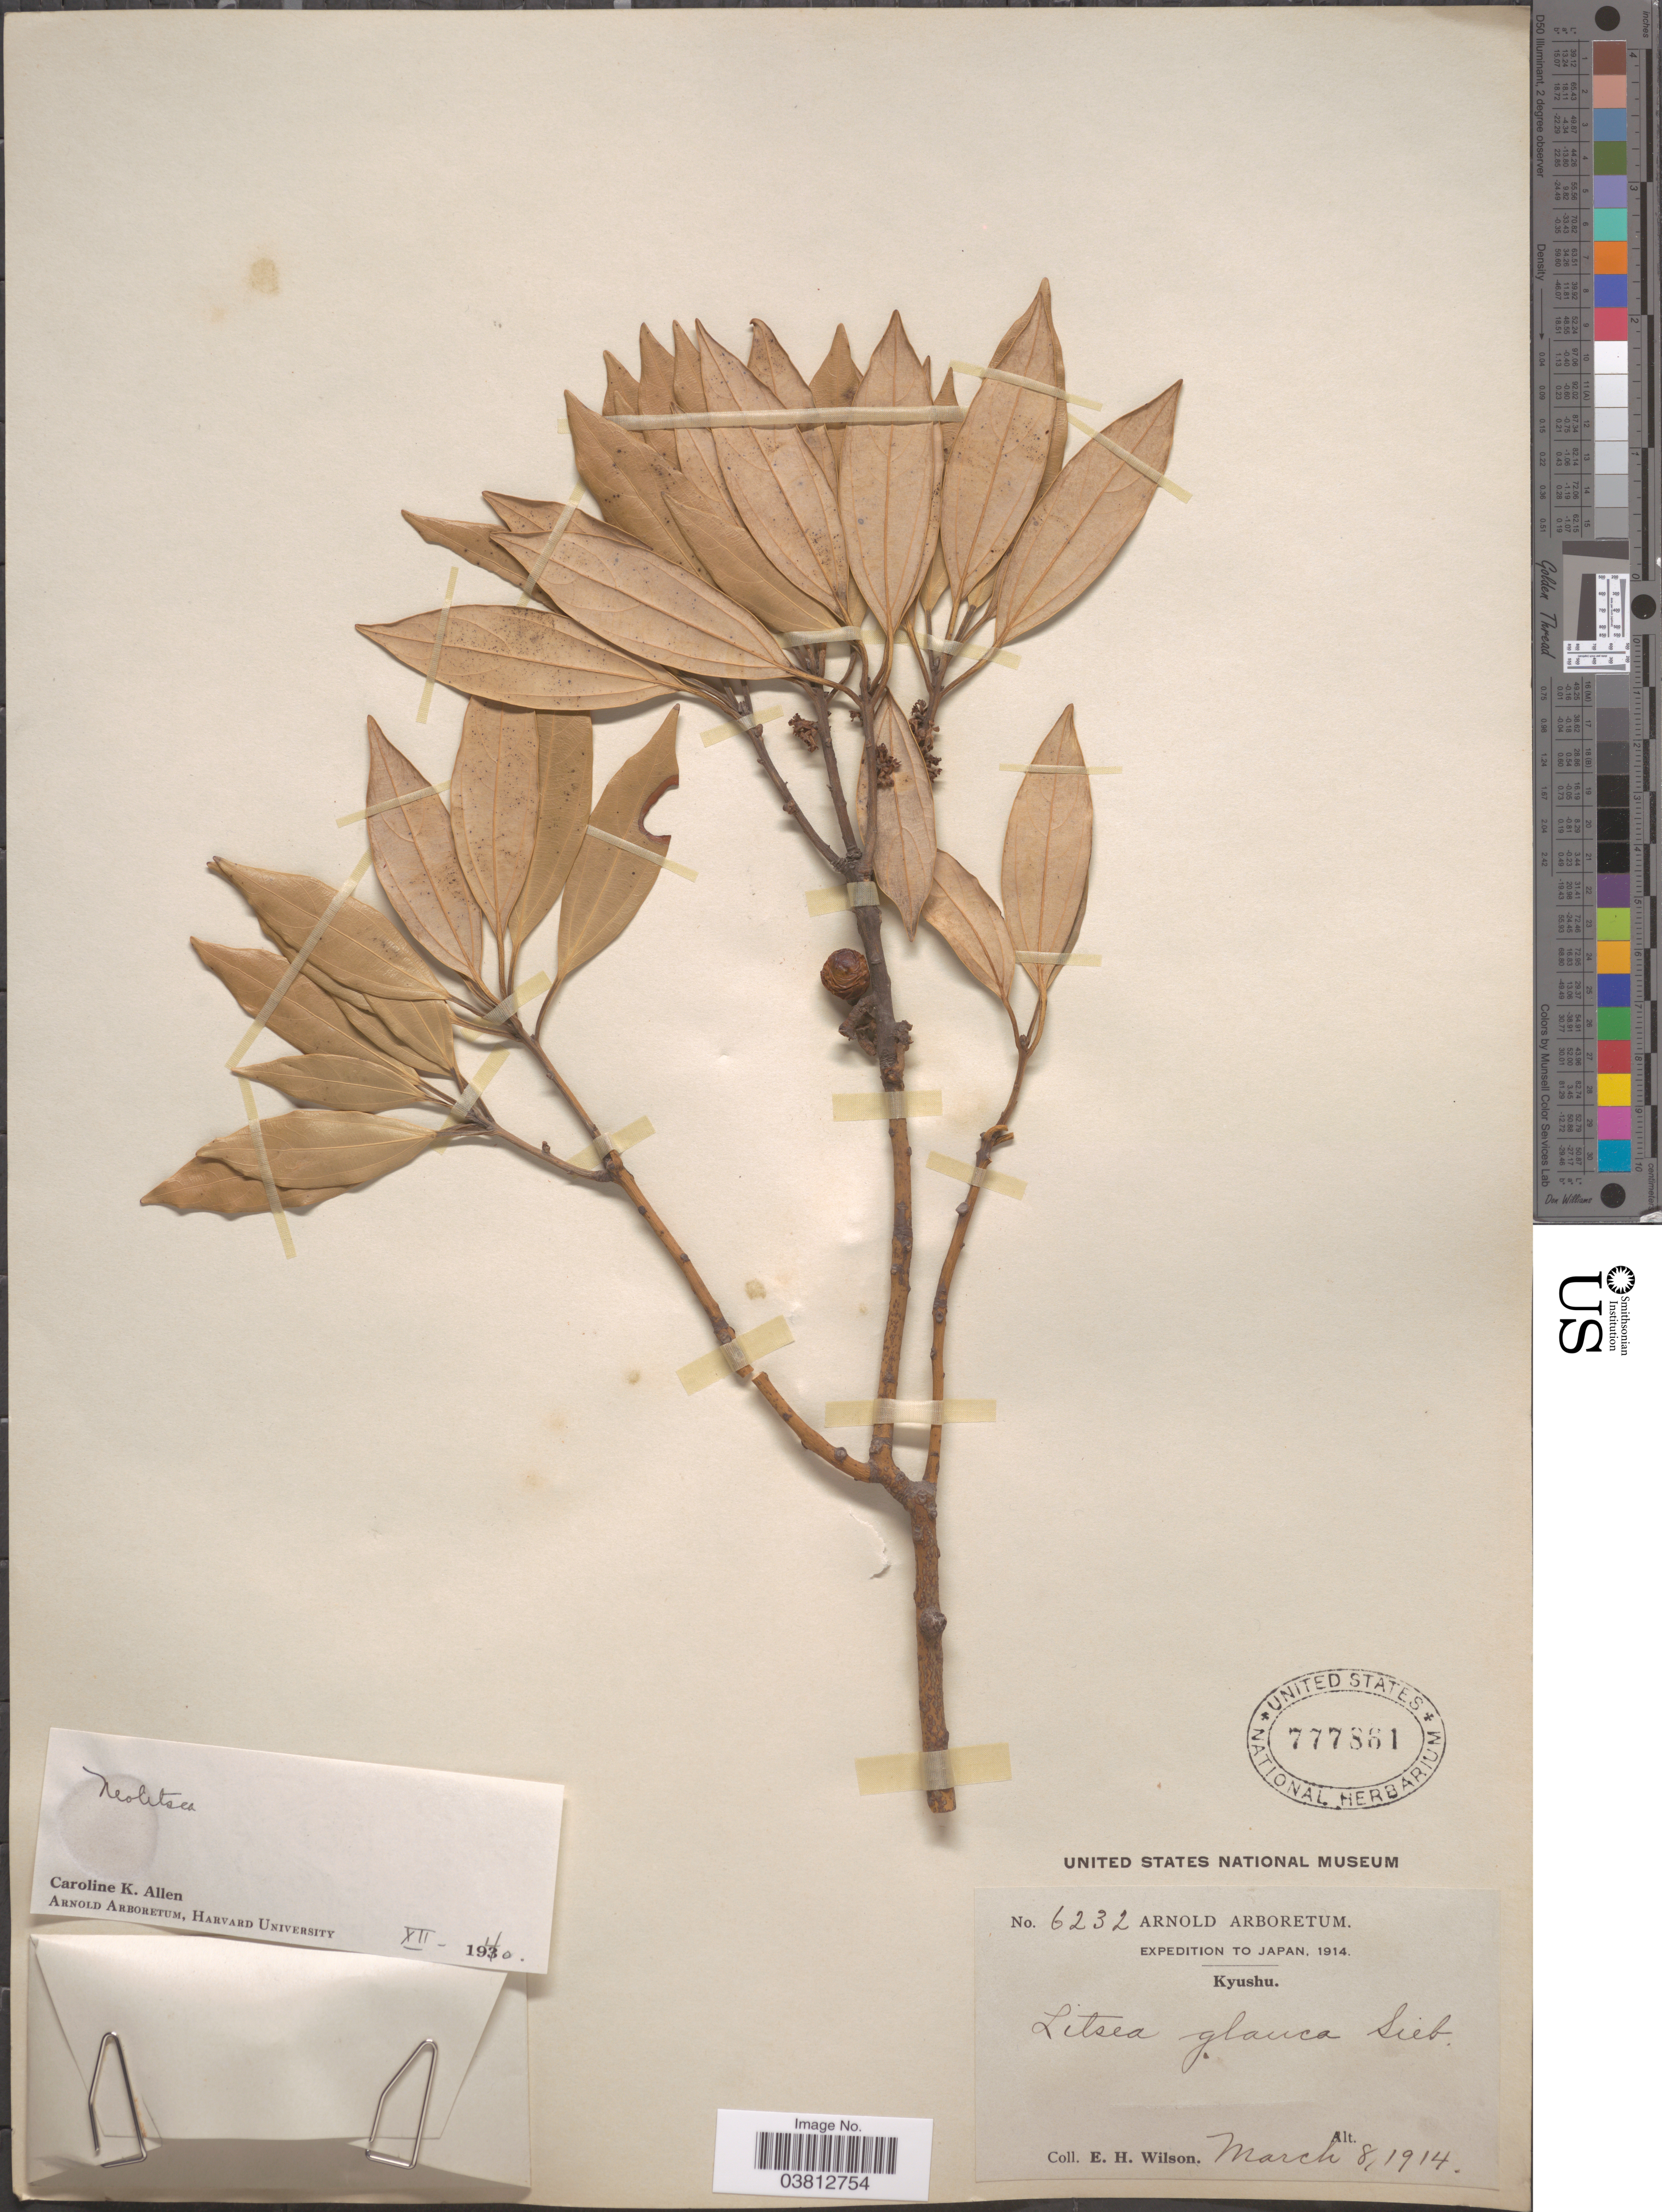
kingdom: Plantae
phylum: Tracheophyta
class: Magnoliopsida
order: Laurales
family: Lauraceae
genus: Neolitsea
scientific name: Neolitsea sericea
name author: (Blume) Koidz.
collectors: E. Wilson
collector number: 6232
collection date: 1914-03-08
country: Japan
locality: Kyushu.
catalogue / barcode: US 777861